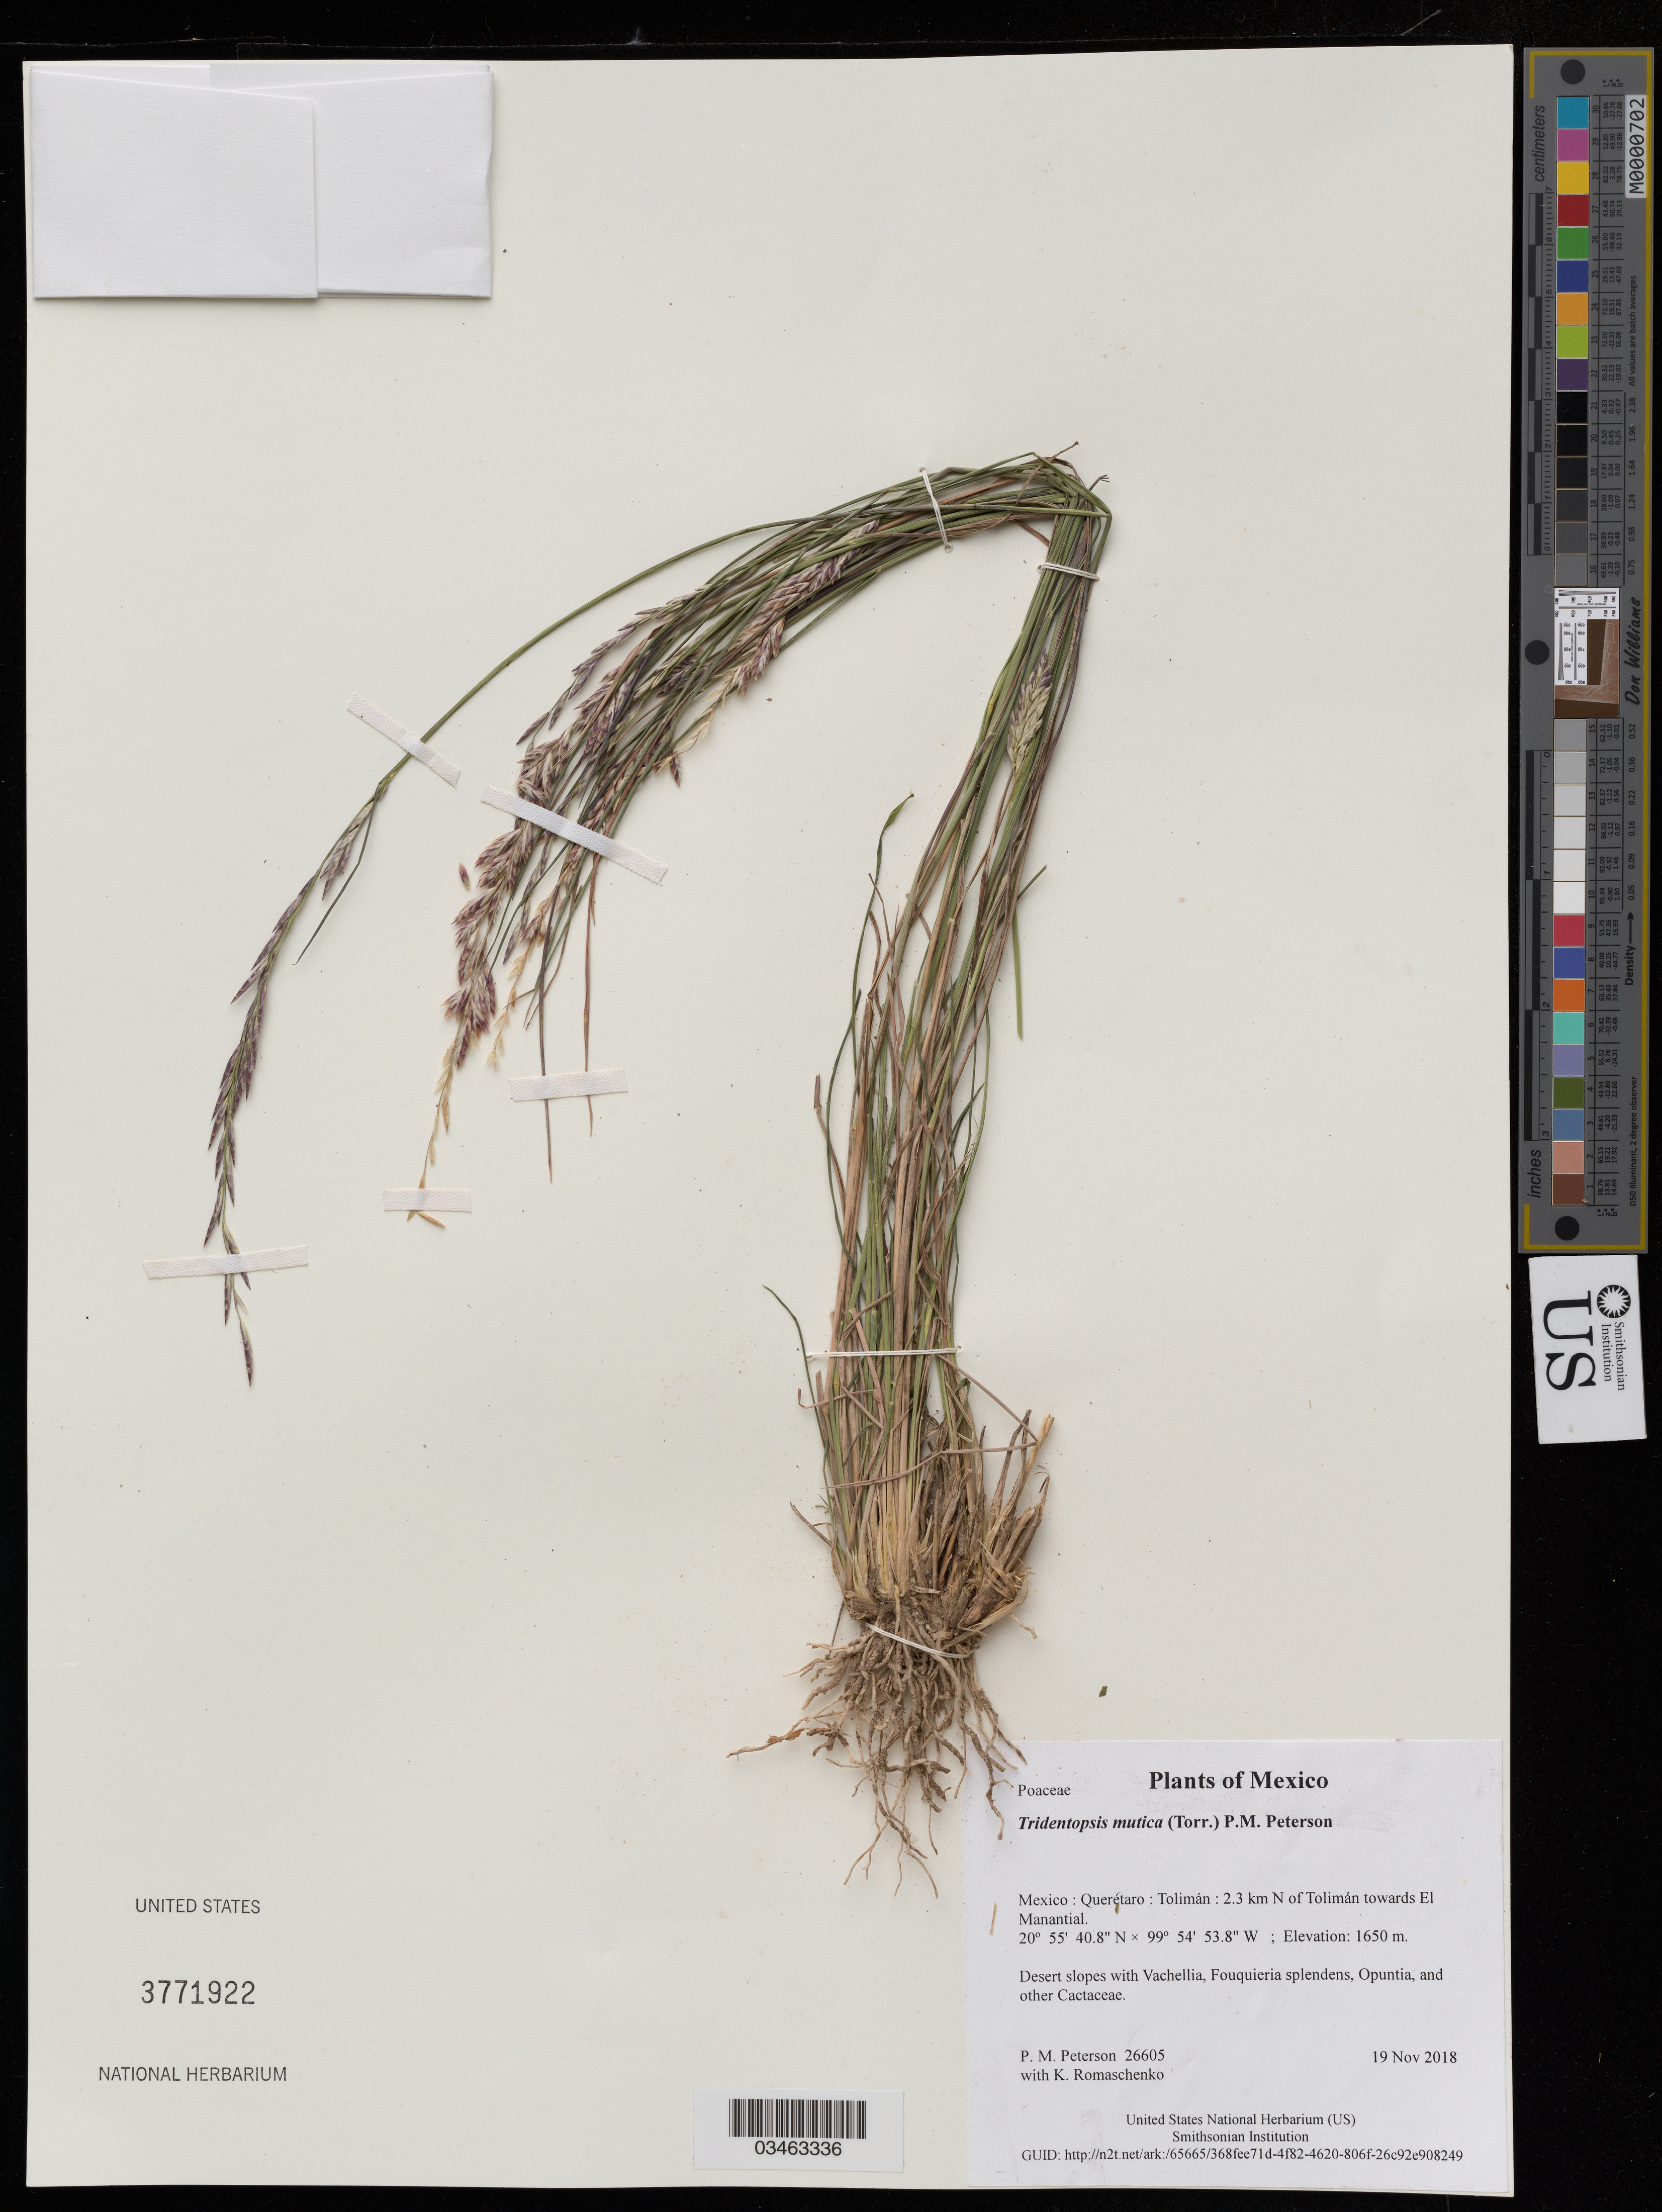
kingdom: Plantae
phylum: Tracheophyta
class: Liliopsida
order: Poales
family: Poaceae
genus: Tridentopsis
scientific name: Tridentopsis mutica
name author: (Torr.) P.M. Peterson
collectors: P. M. Peterson & K. Romaschenko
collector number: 26605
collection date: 2018-11-19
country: Mexico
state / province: Querétaro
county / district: Tolimán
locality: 2.3 km N of Tolimán towards El Manantial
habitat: Desert slopes with Vachellia, Fouquieria splendens, Opuntia, and other Cactaceae.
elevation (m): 1650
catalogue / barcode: US 3771922